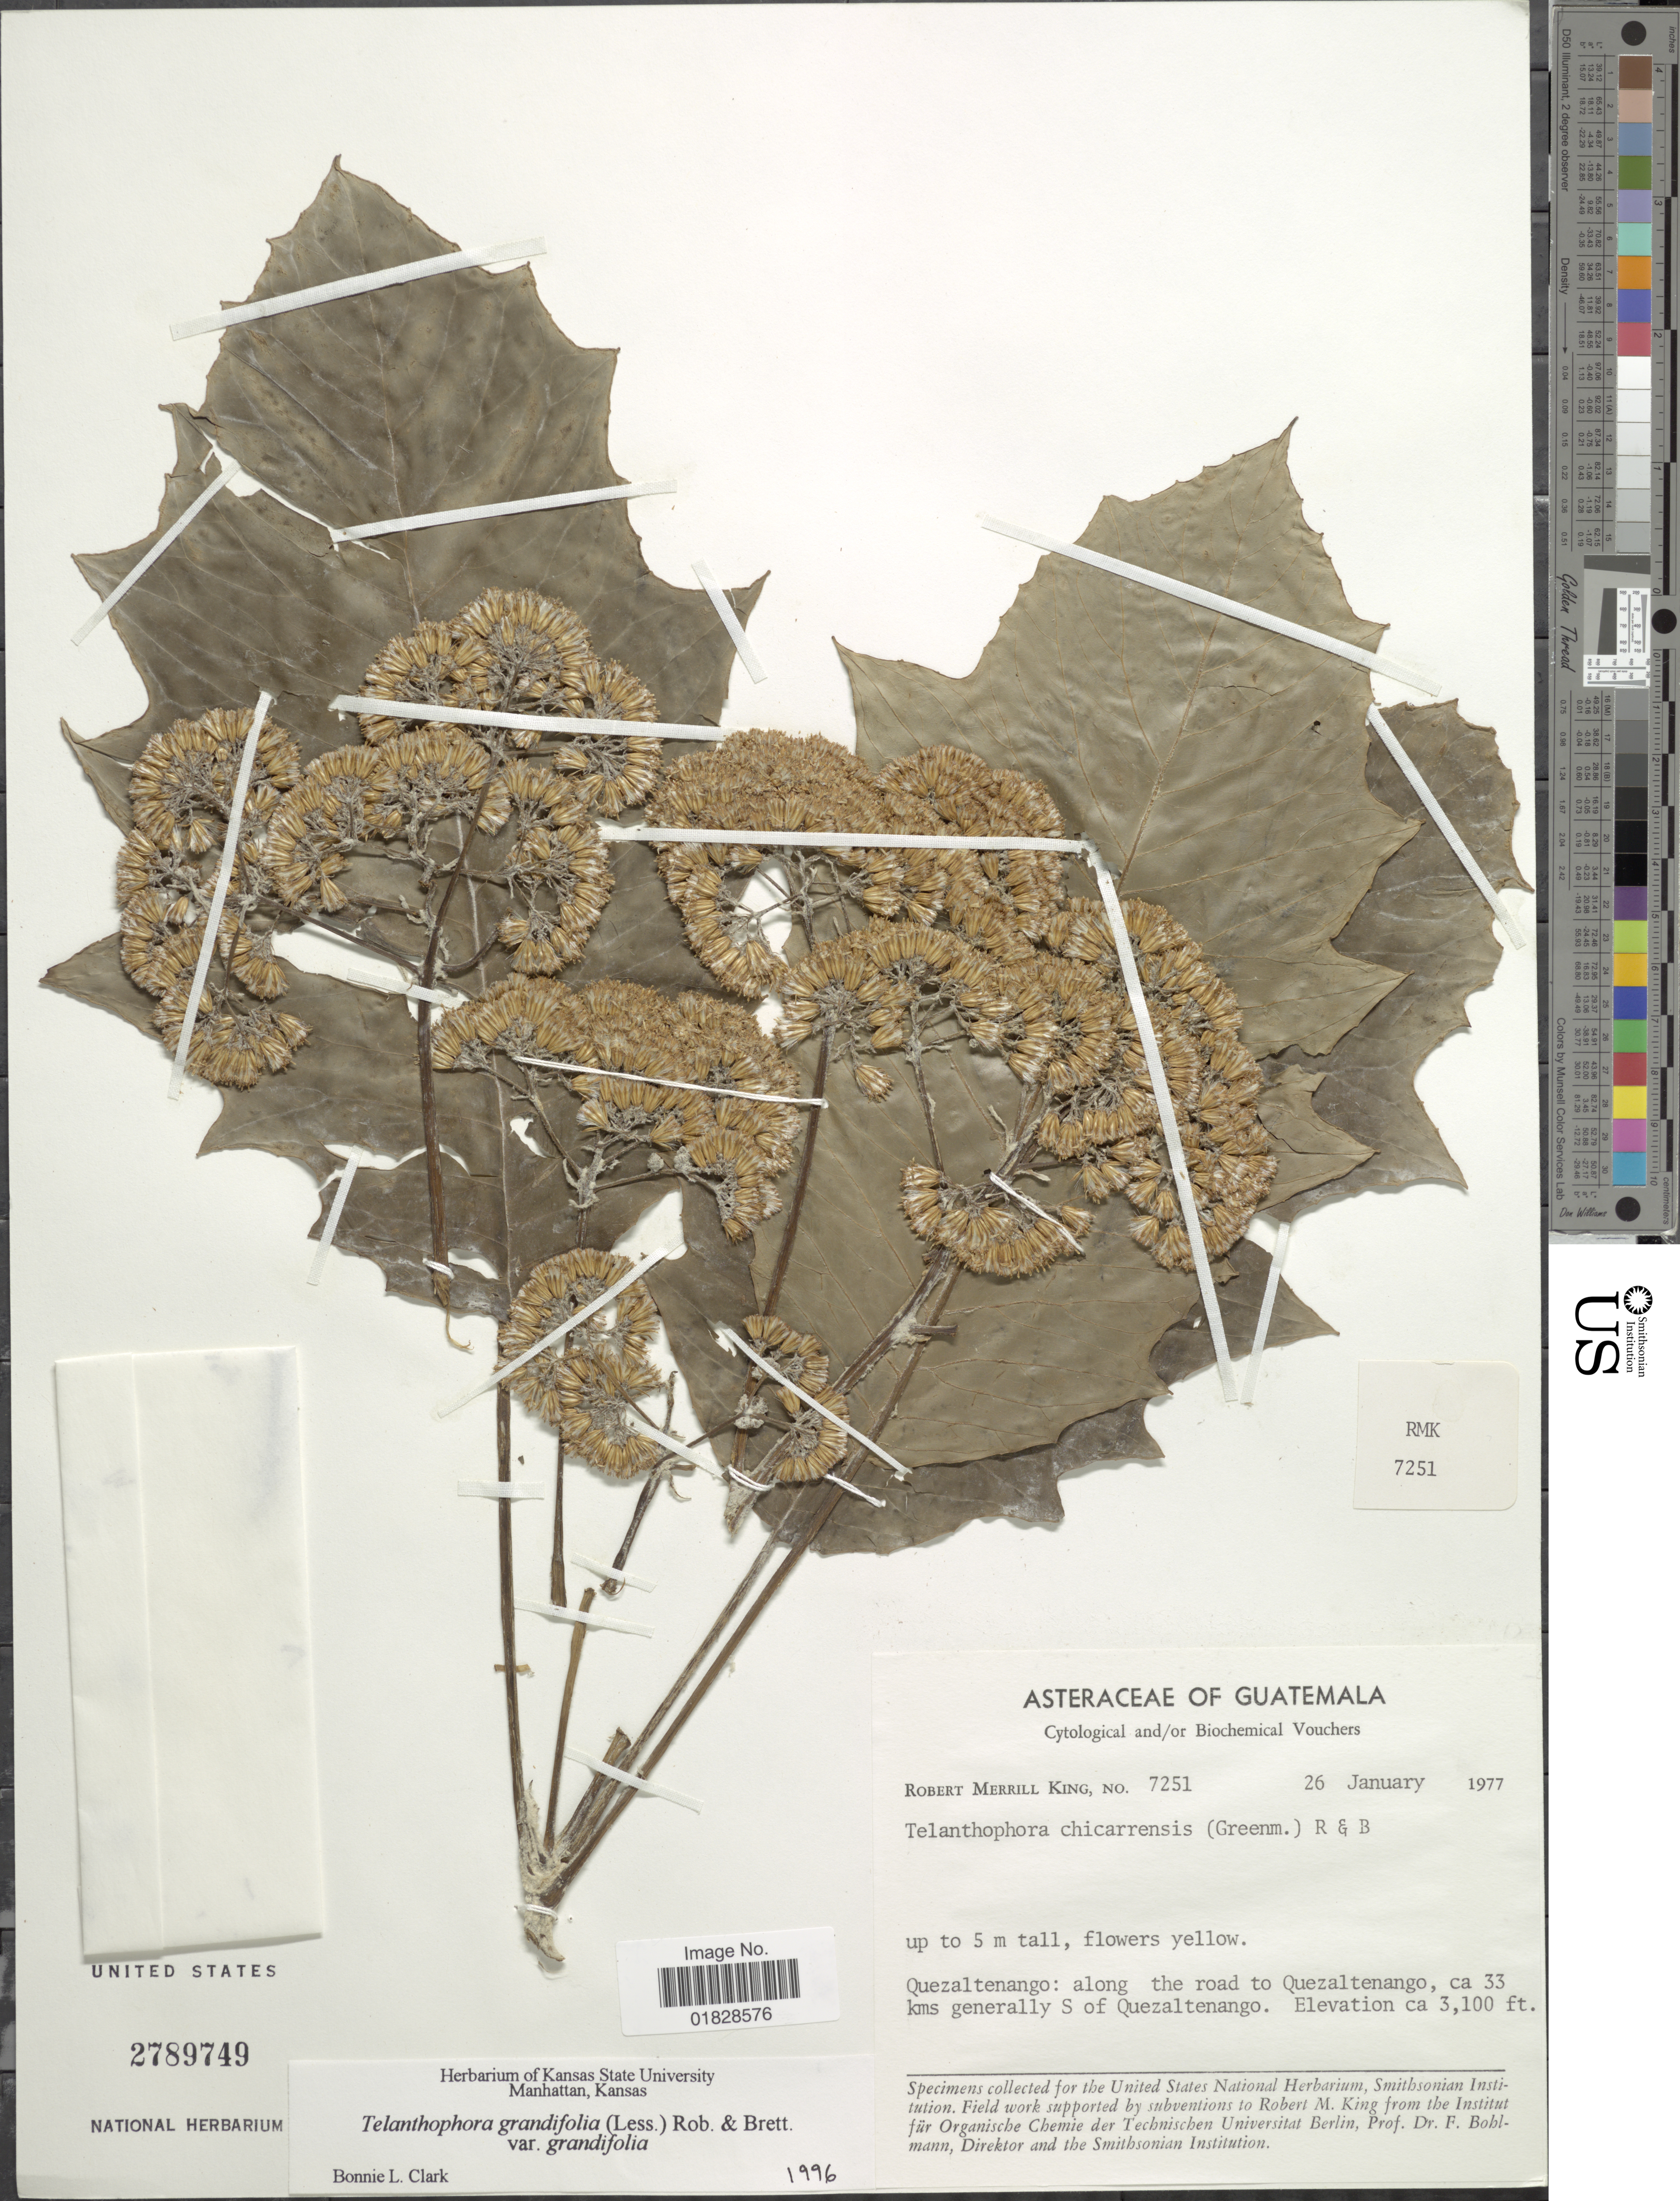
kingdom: Plantae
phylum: Tracheophyta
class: Magnoliopsida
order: Asterales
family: Asteraceae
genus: Telanthophora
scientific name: Telanthophora grandifolia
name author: (Less.) H. Rob. & Brettell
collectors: R. M. King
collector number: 7251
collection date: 1977-01-26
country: Guatemala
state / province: Quetzaltenango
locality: Quezaltenango: along the road to Quezaltenango, ca 33 kms generally S of Quezaltenango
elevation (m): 945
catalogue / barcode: US 2789749